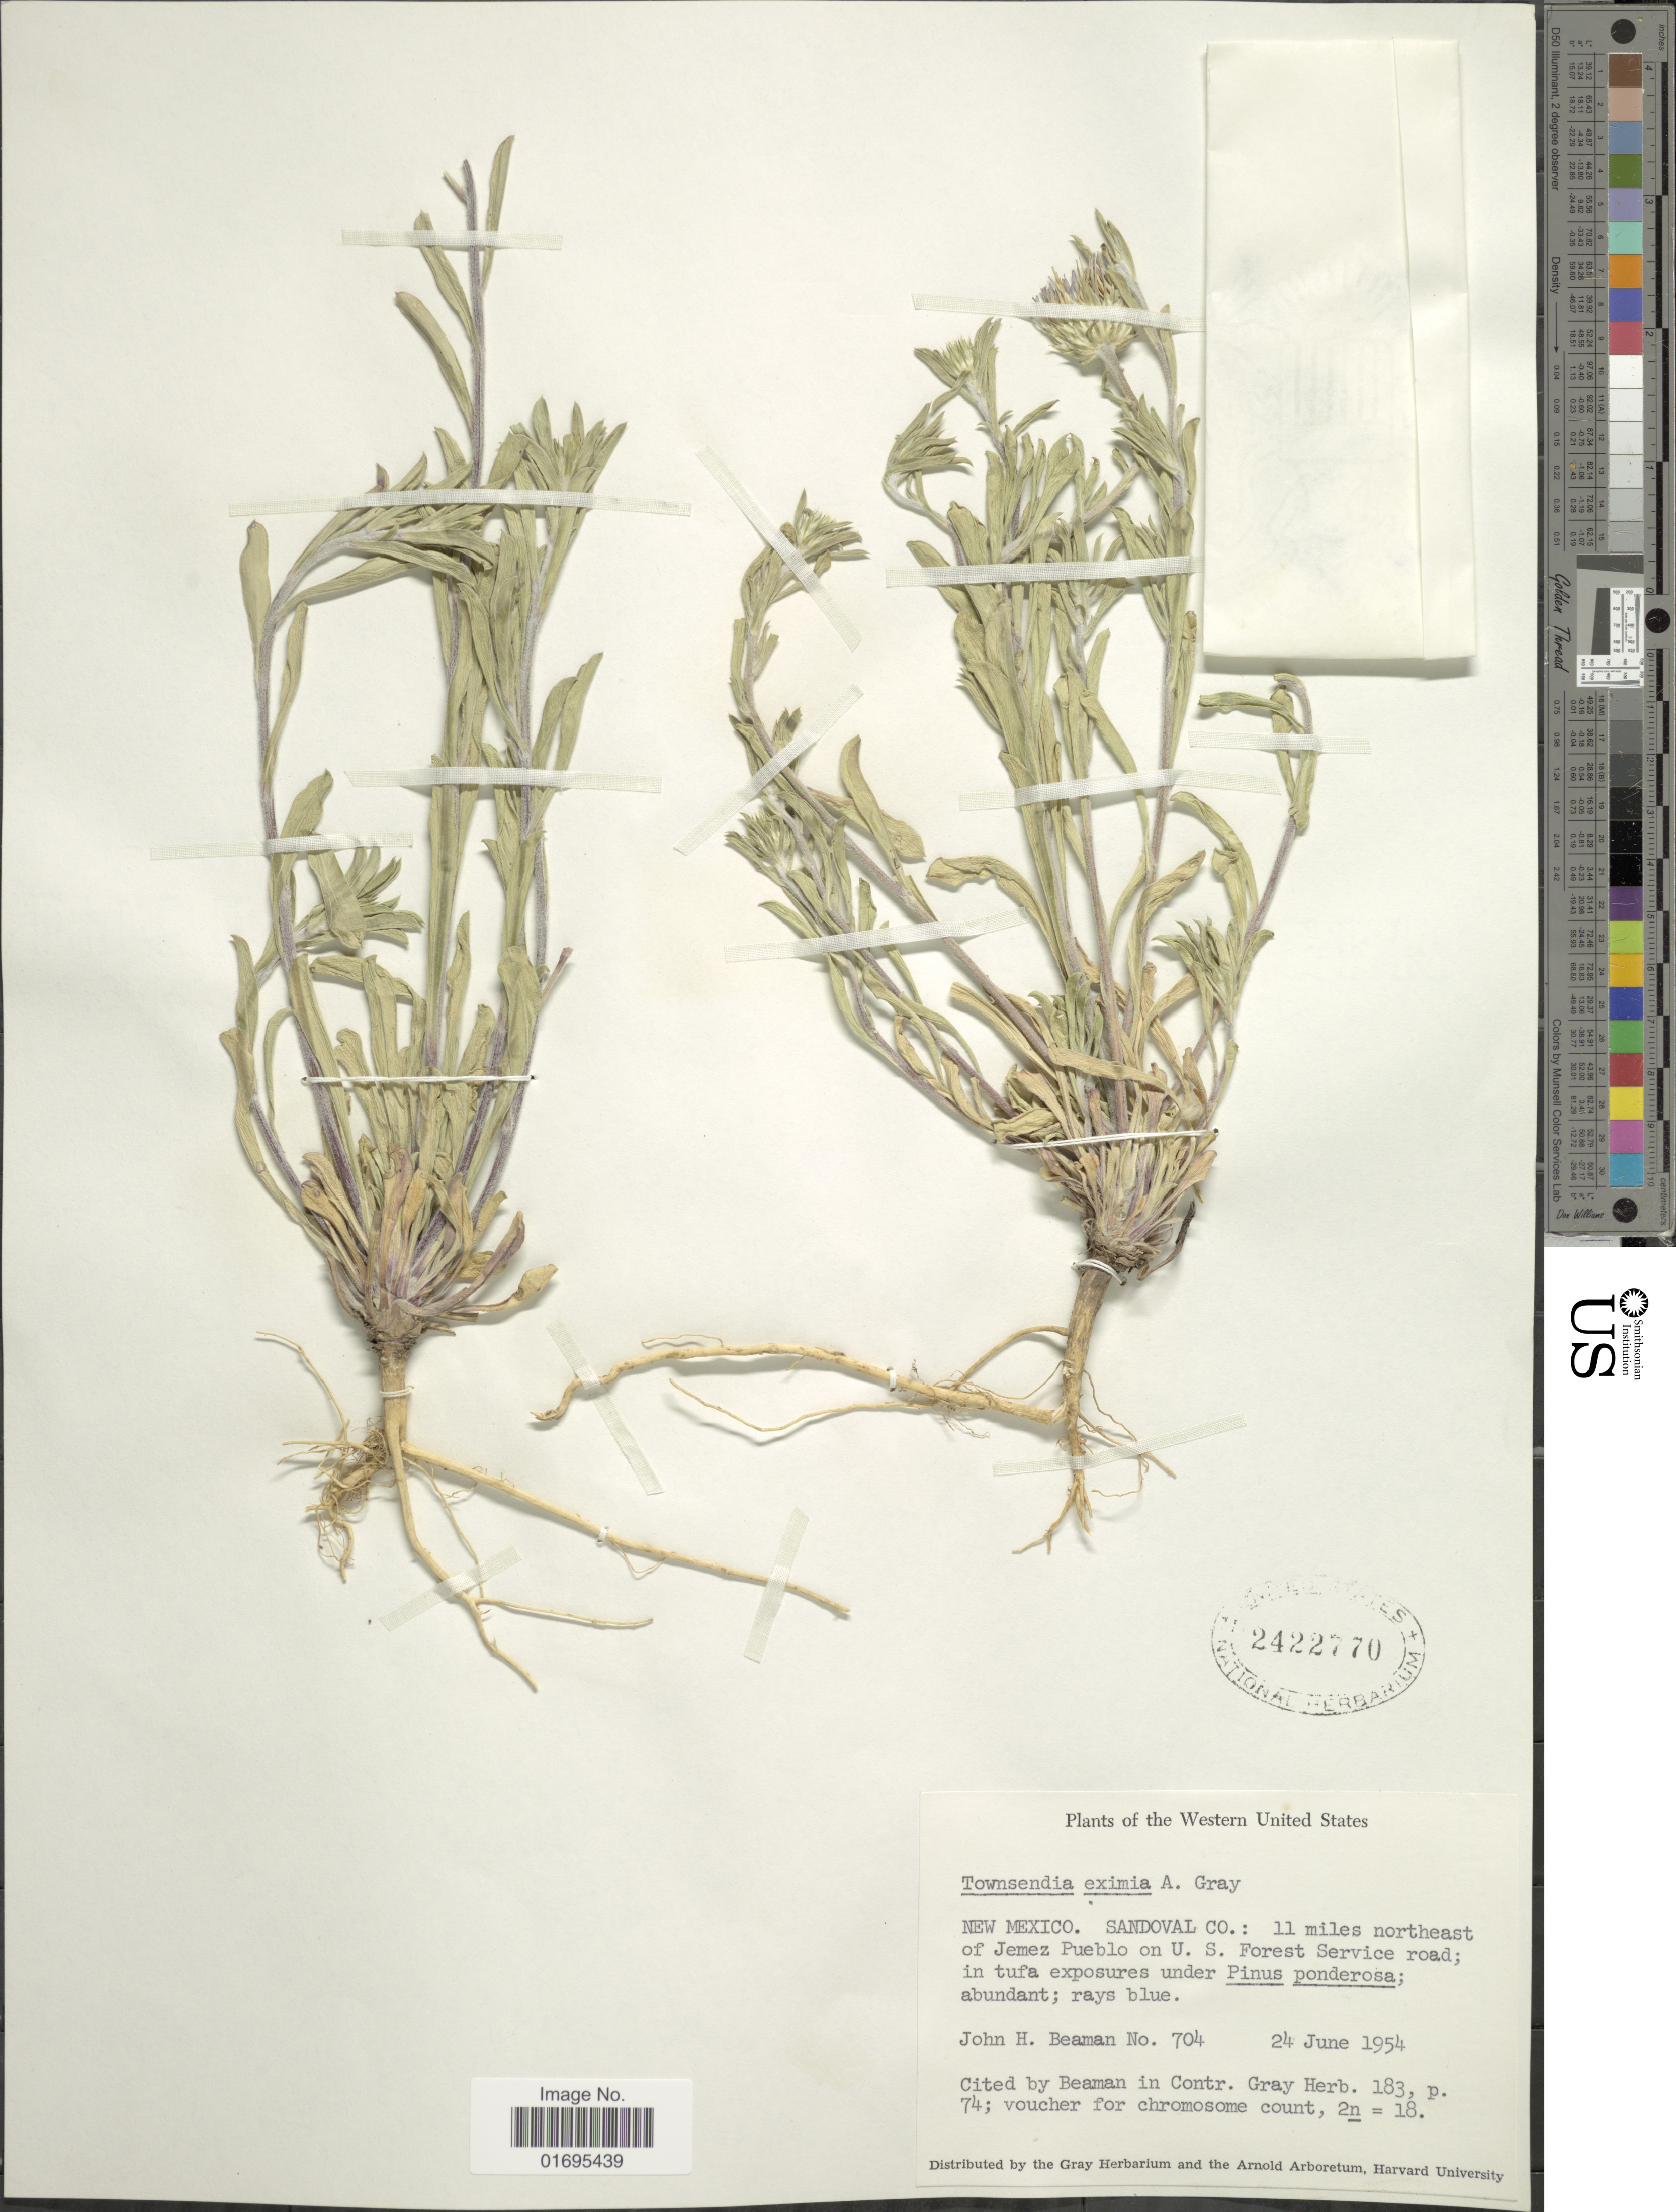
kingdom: Plantae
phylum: Tracheophyta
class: Magnoliopsida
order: Asterales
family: Asteraceae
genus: Townsendia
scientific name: Townsendia eximia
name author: A. Gray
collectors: J. H. Beaman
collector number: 704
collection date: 1954-06-24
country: United States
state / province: New Mexico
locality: Sandoval Co.: 11 miles northeast of Jemez Pueblo on U.S. Forest Service road; in tufa exposures under Pinus ponderosa; abundant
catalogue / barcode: US 2422770